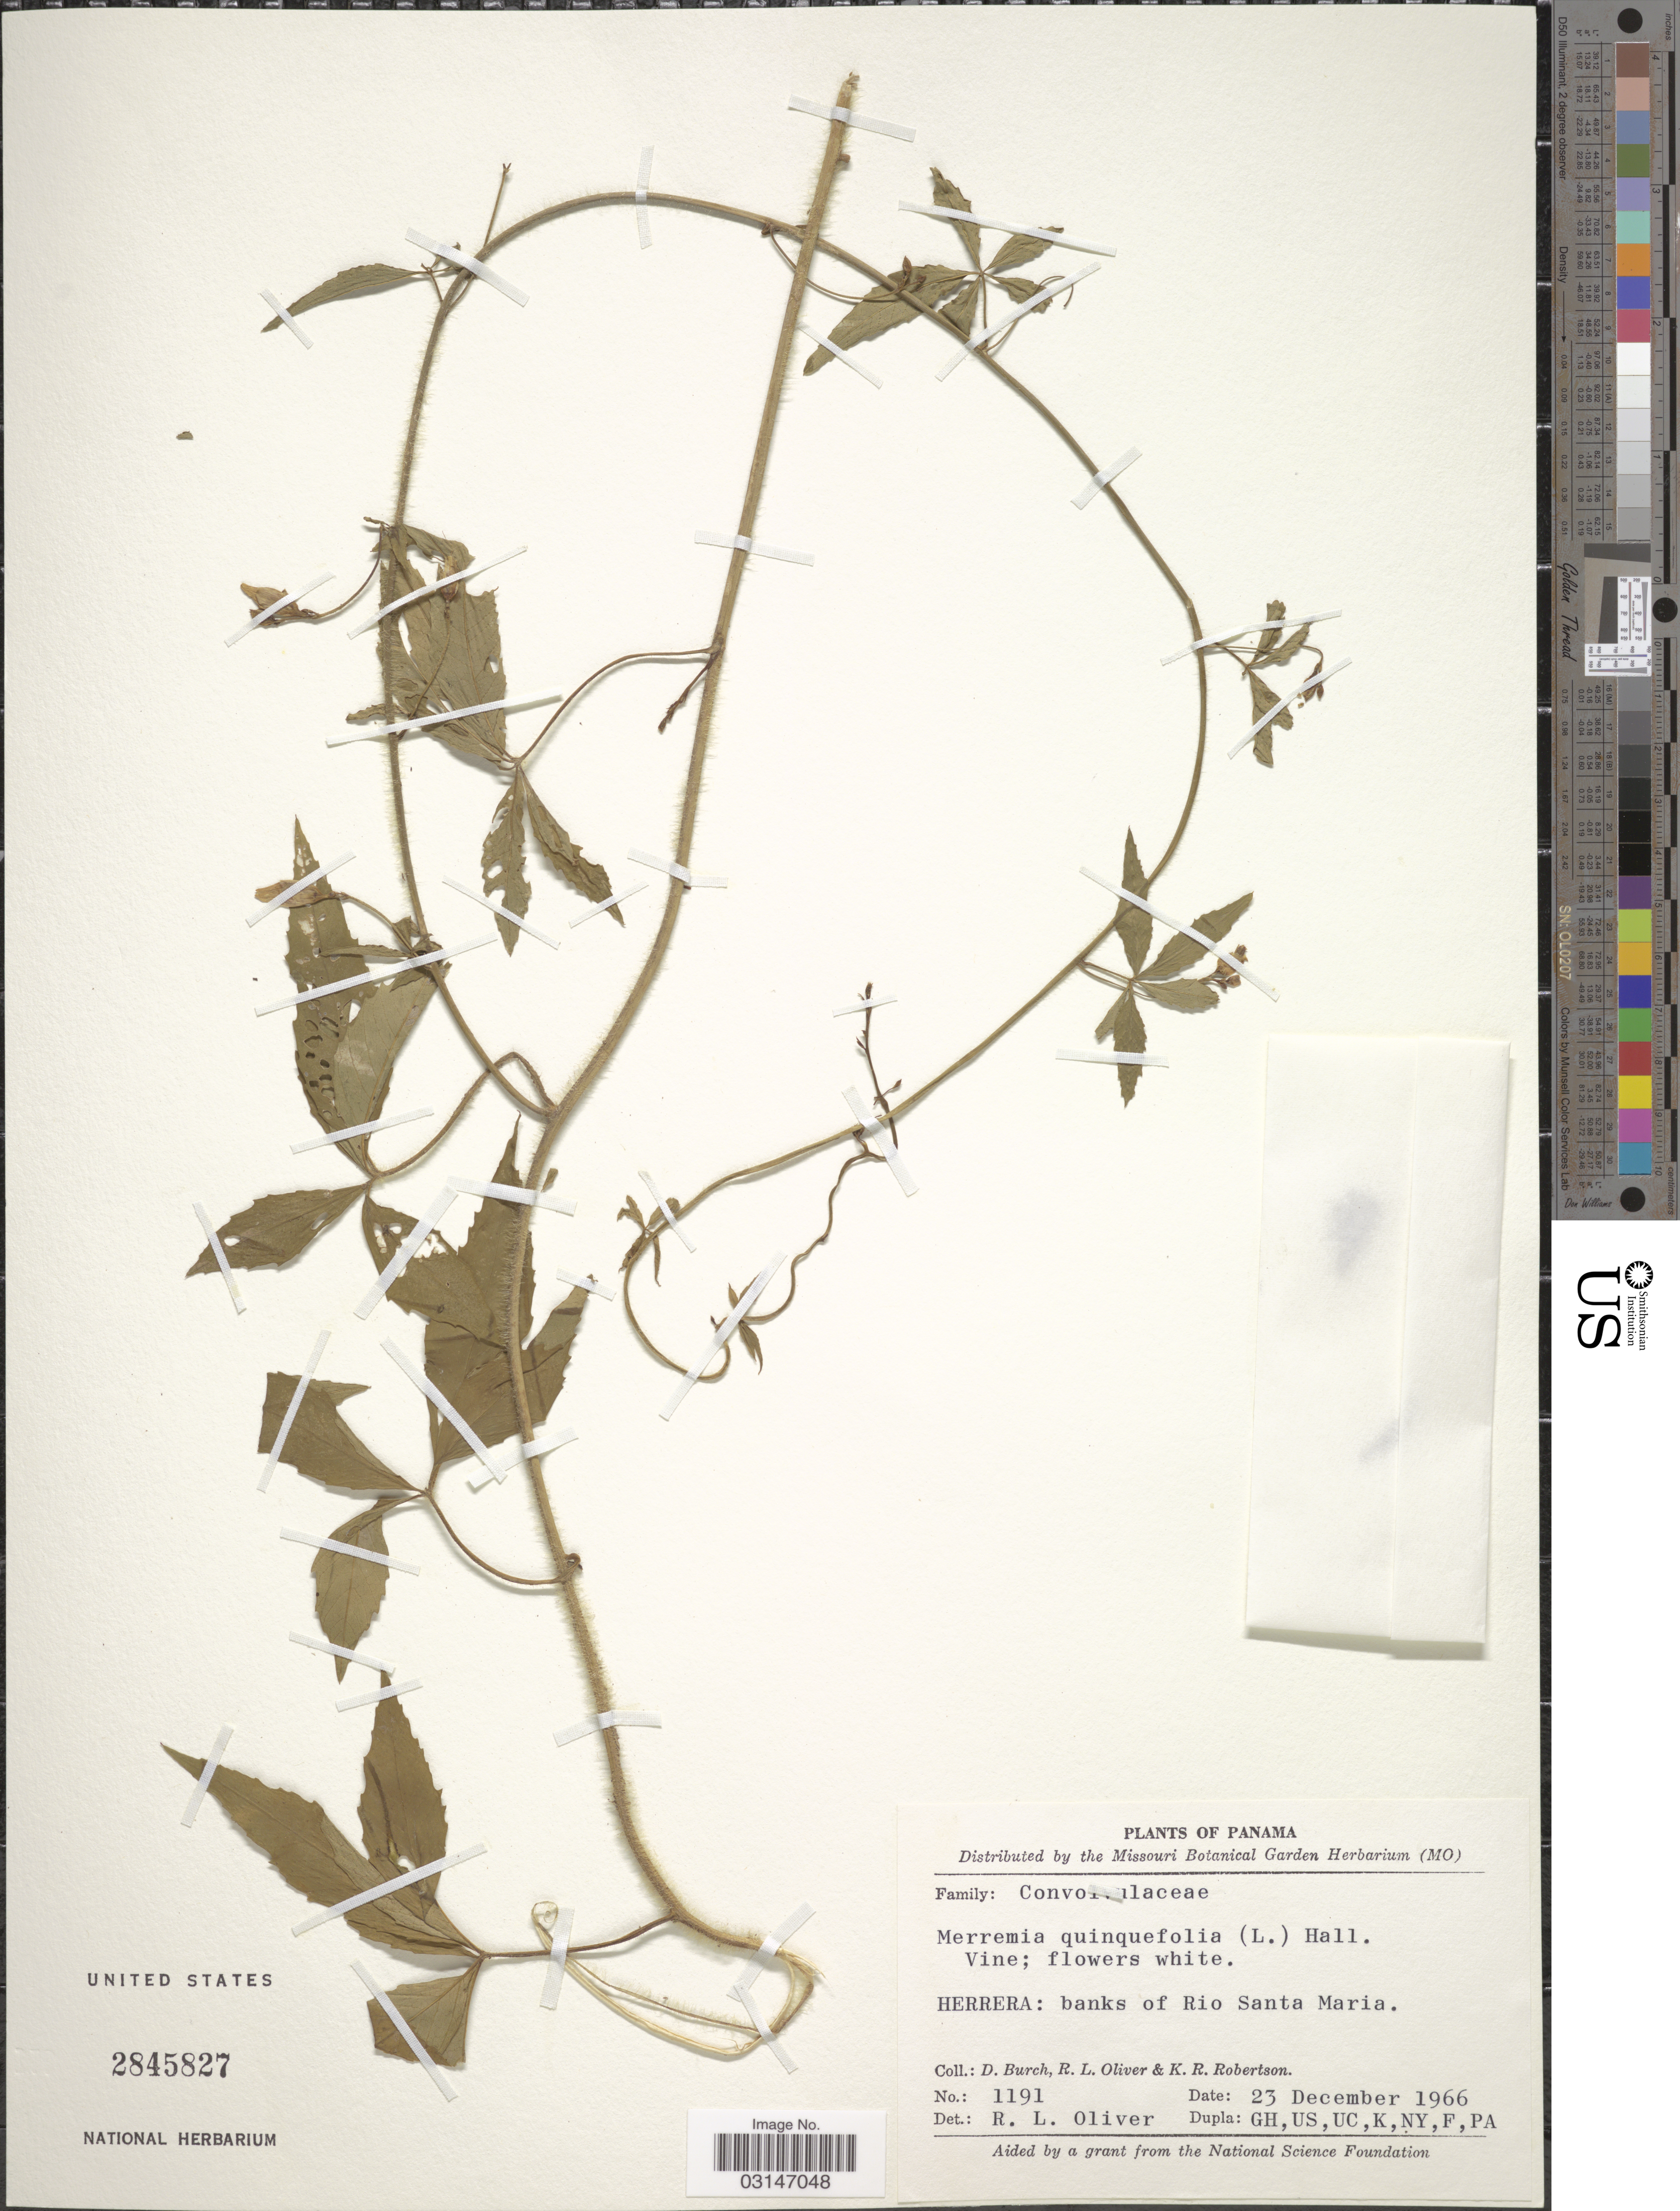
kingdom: Plantae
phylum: Tracheophyta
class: Magnoliopsida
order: Solanales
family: Convolvulaceae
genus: Distimake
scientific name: Distimake quinquefolius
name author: (L.) A. R. Simões & Staples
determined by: Strong, Mark T., (BOT), Smithsonian Institution - National Museum of Natural History (UNITED STATES)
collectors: D. Burch, R. Oliver & K. Robertson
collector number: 1191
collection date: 1966-12-23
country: Panama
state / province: Herrera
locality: Herrera: banks of Rio Santa Maria.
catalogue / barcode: US 2845827